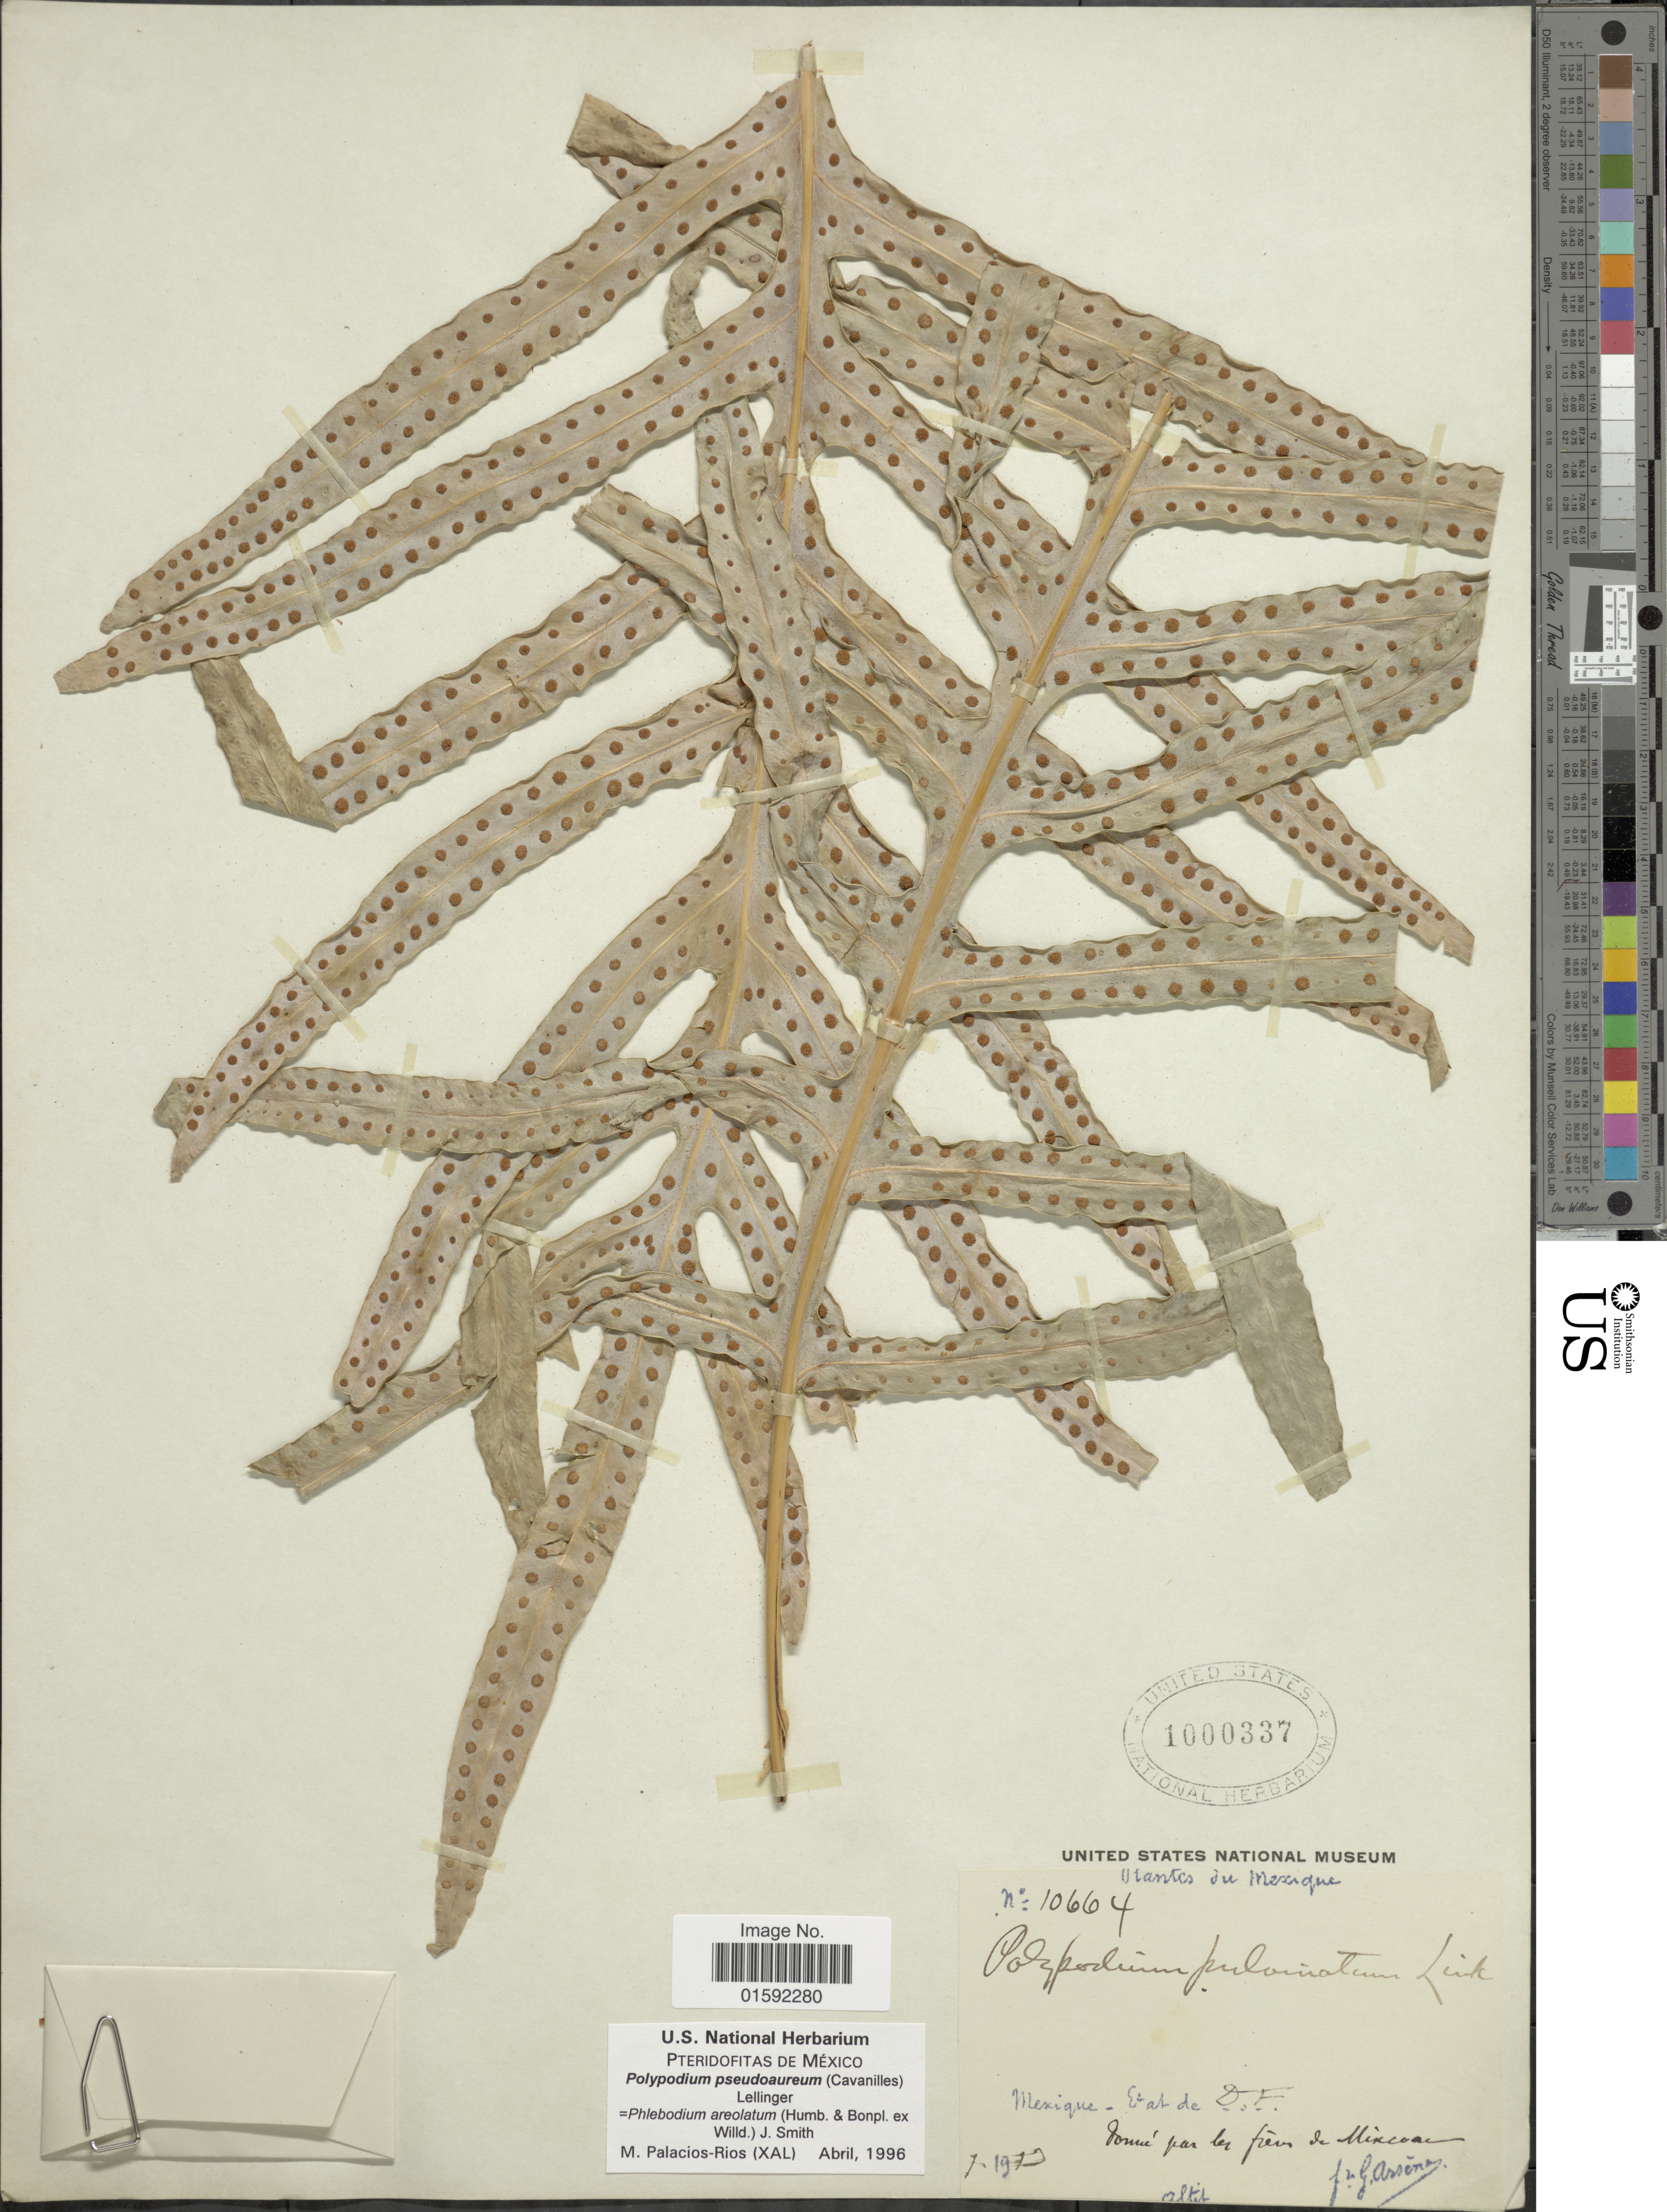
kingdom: Plantae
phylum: Tracheophyta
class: Polypodiopsida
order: Polypodiales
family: Polypodiaceae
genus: Phlebodium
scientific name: Phlebodium pseudoaureum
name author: (Cav.) Lellinger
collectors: Bro. G. Arsène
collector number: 10664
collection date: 1973-01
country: Mexico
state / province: Distrito Federal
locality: Mexique, estat de D.F. Pomu que les frev de Mixcoas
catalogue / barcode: US 1000337